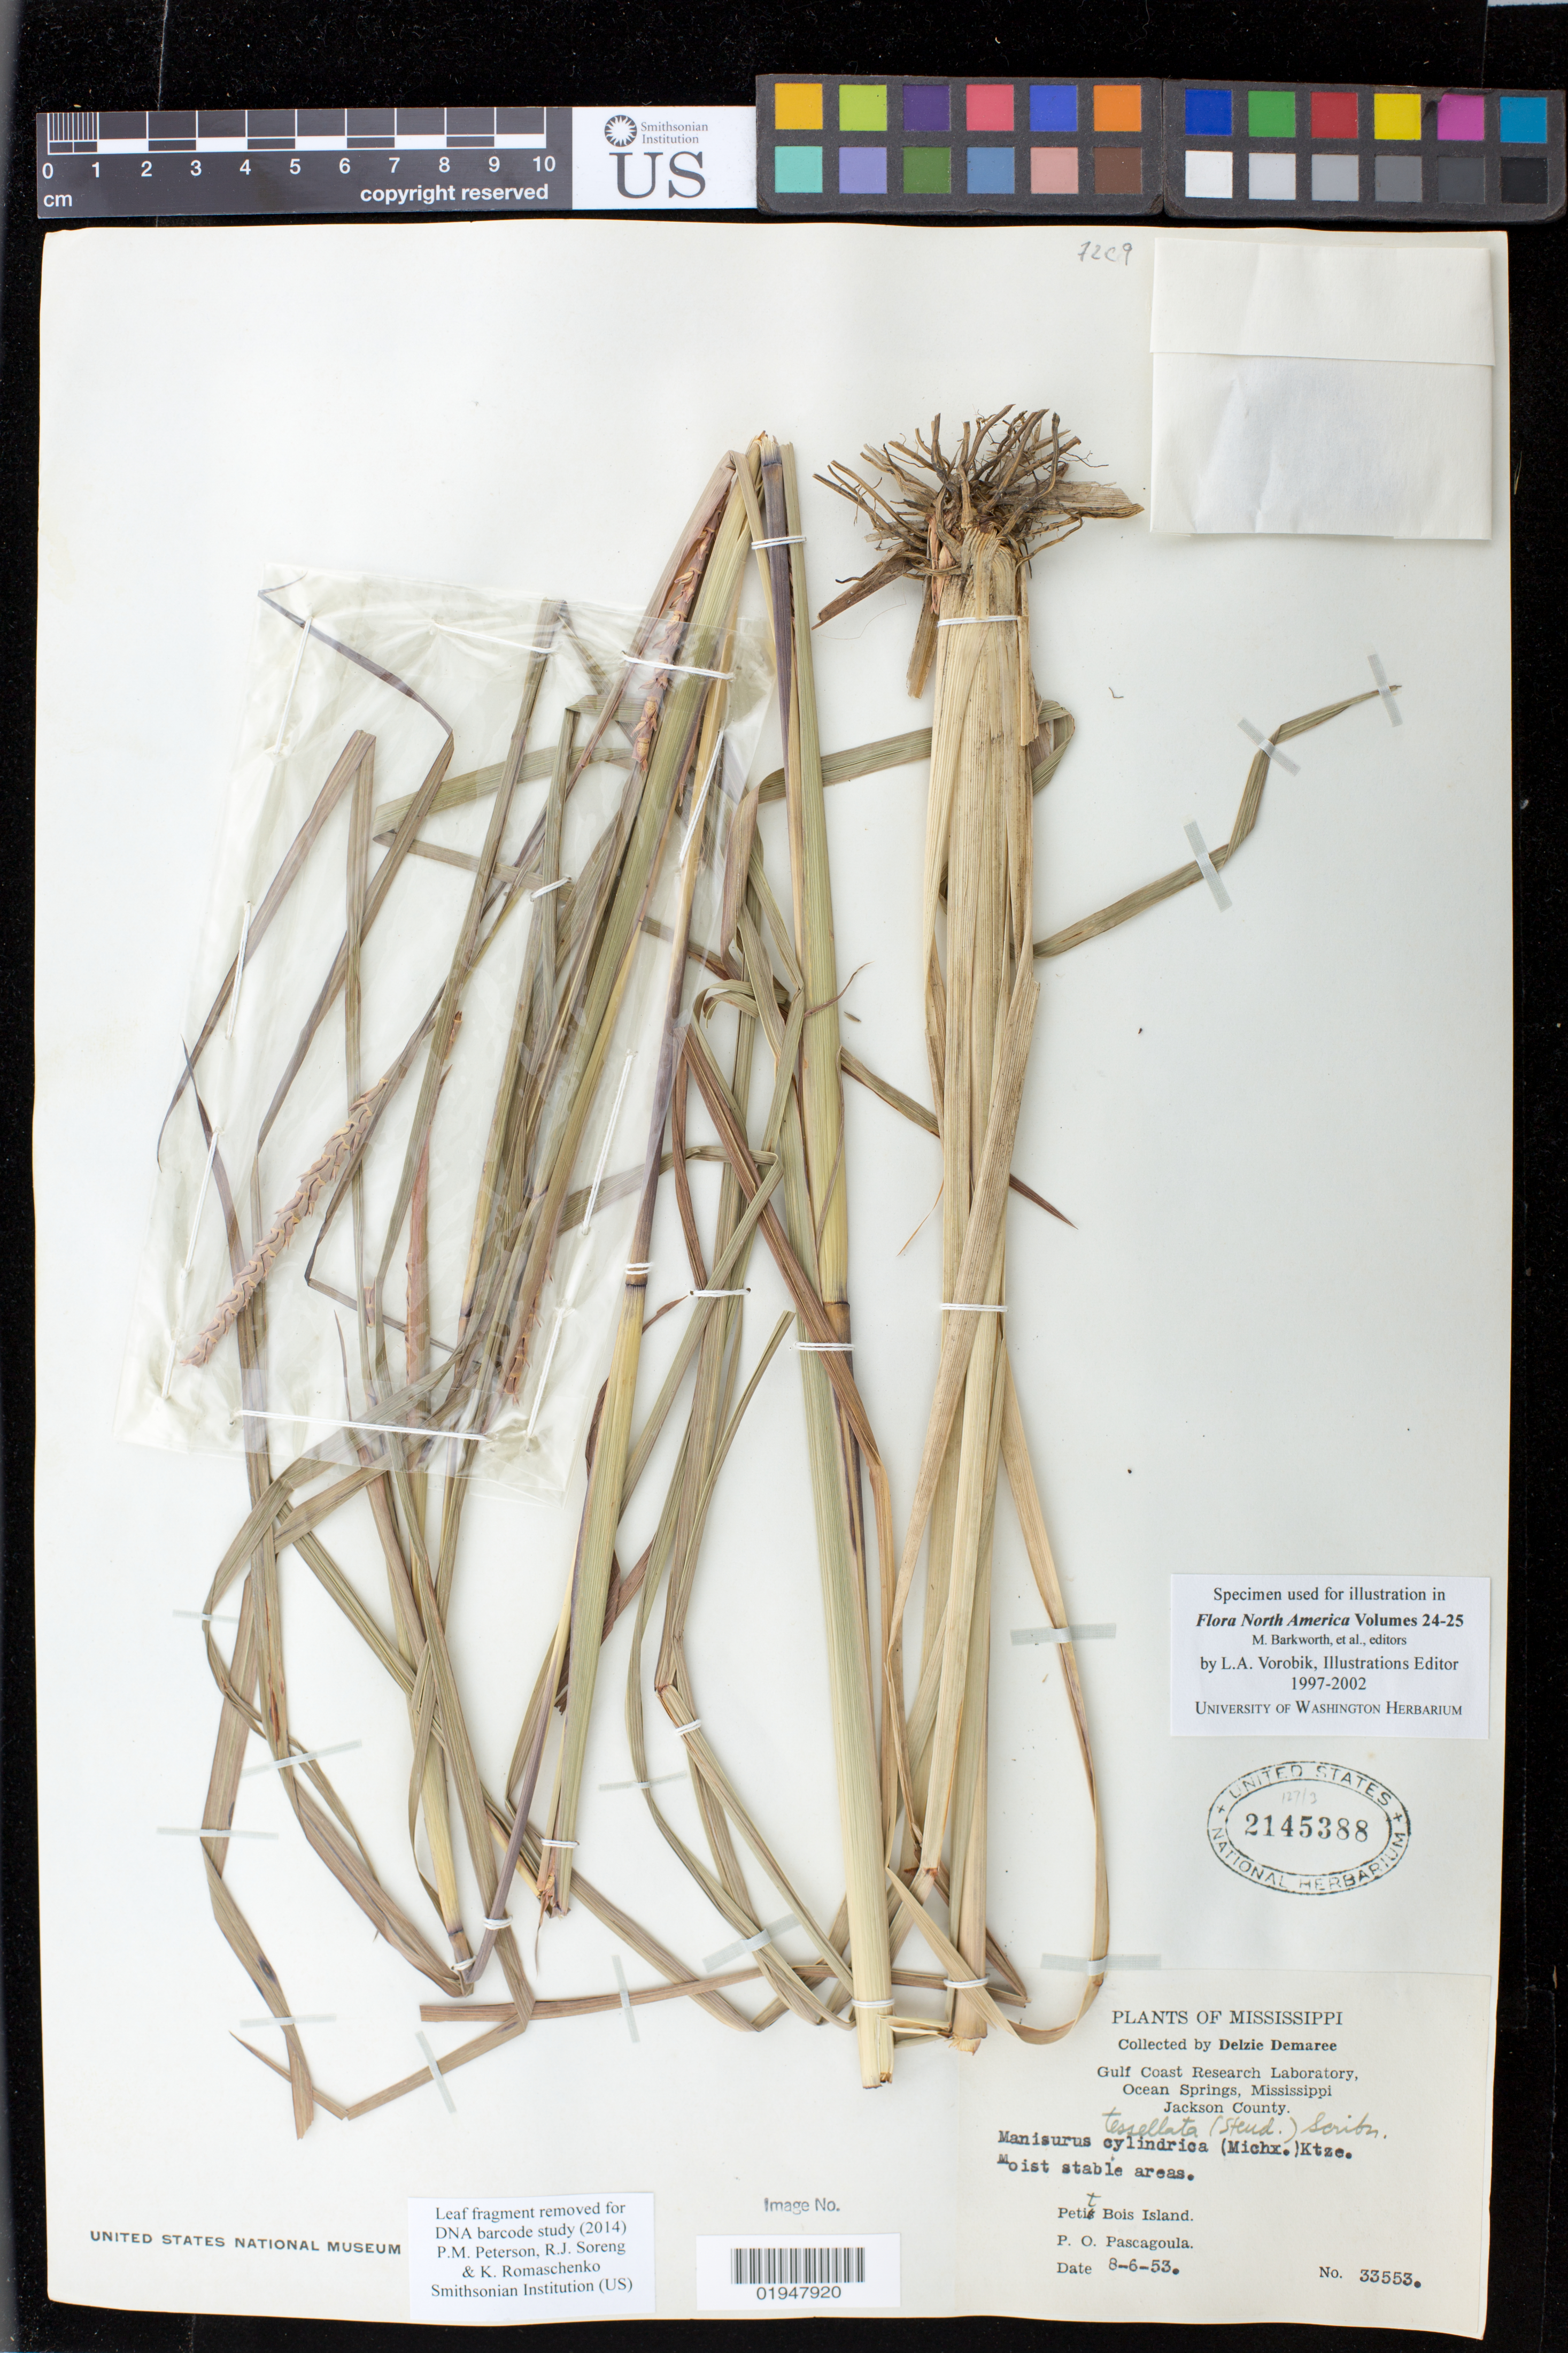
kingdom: Plantae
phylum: Tracheophyta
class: Liliopsida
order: Poales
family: Poaceae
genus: Manisuris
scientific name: Manisuris tessellata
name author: (Steud.) Scribn.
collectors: D. Demaree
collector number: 33553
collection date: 1953-08-06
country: United States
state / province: Mississippi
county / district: Jackson County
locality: Petit Bois Island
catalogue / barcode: US 2145388